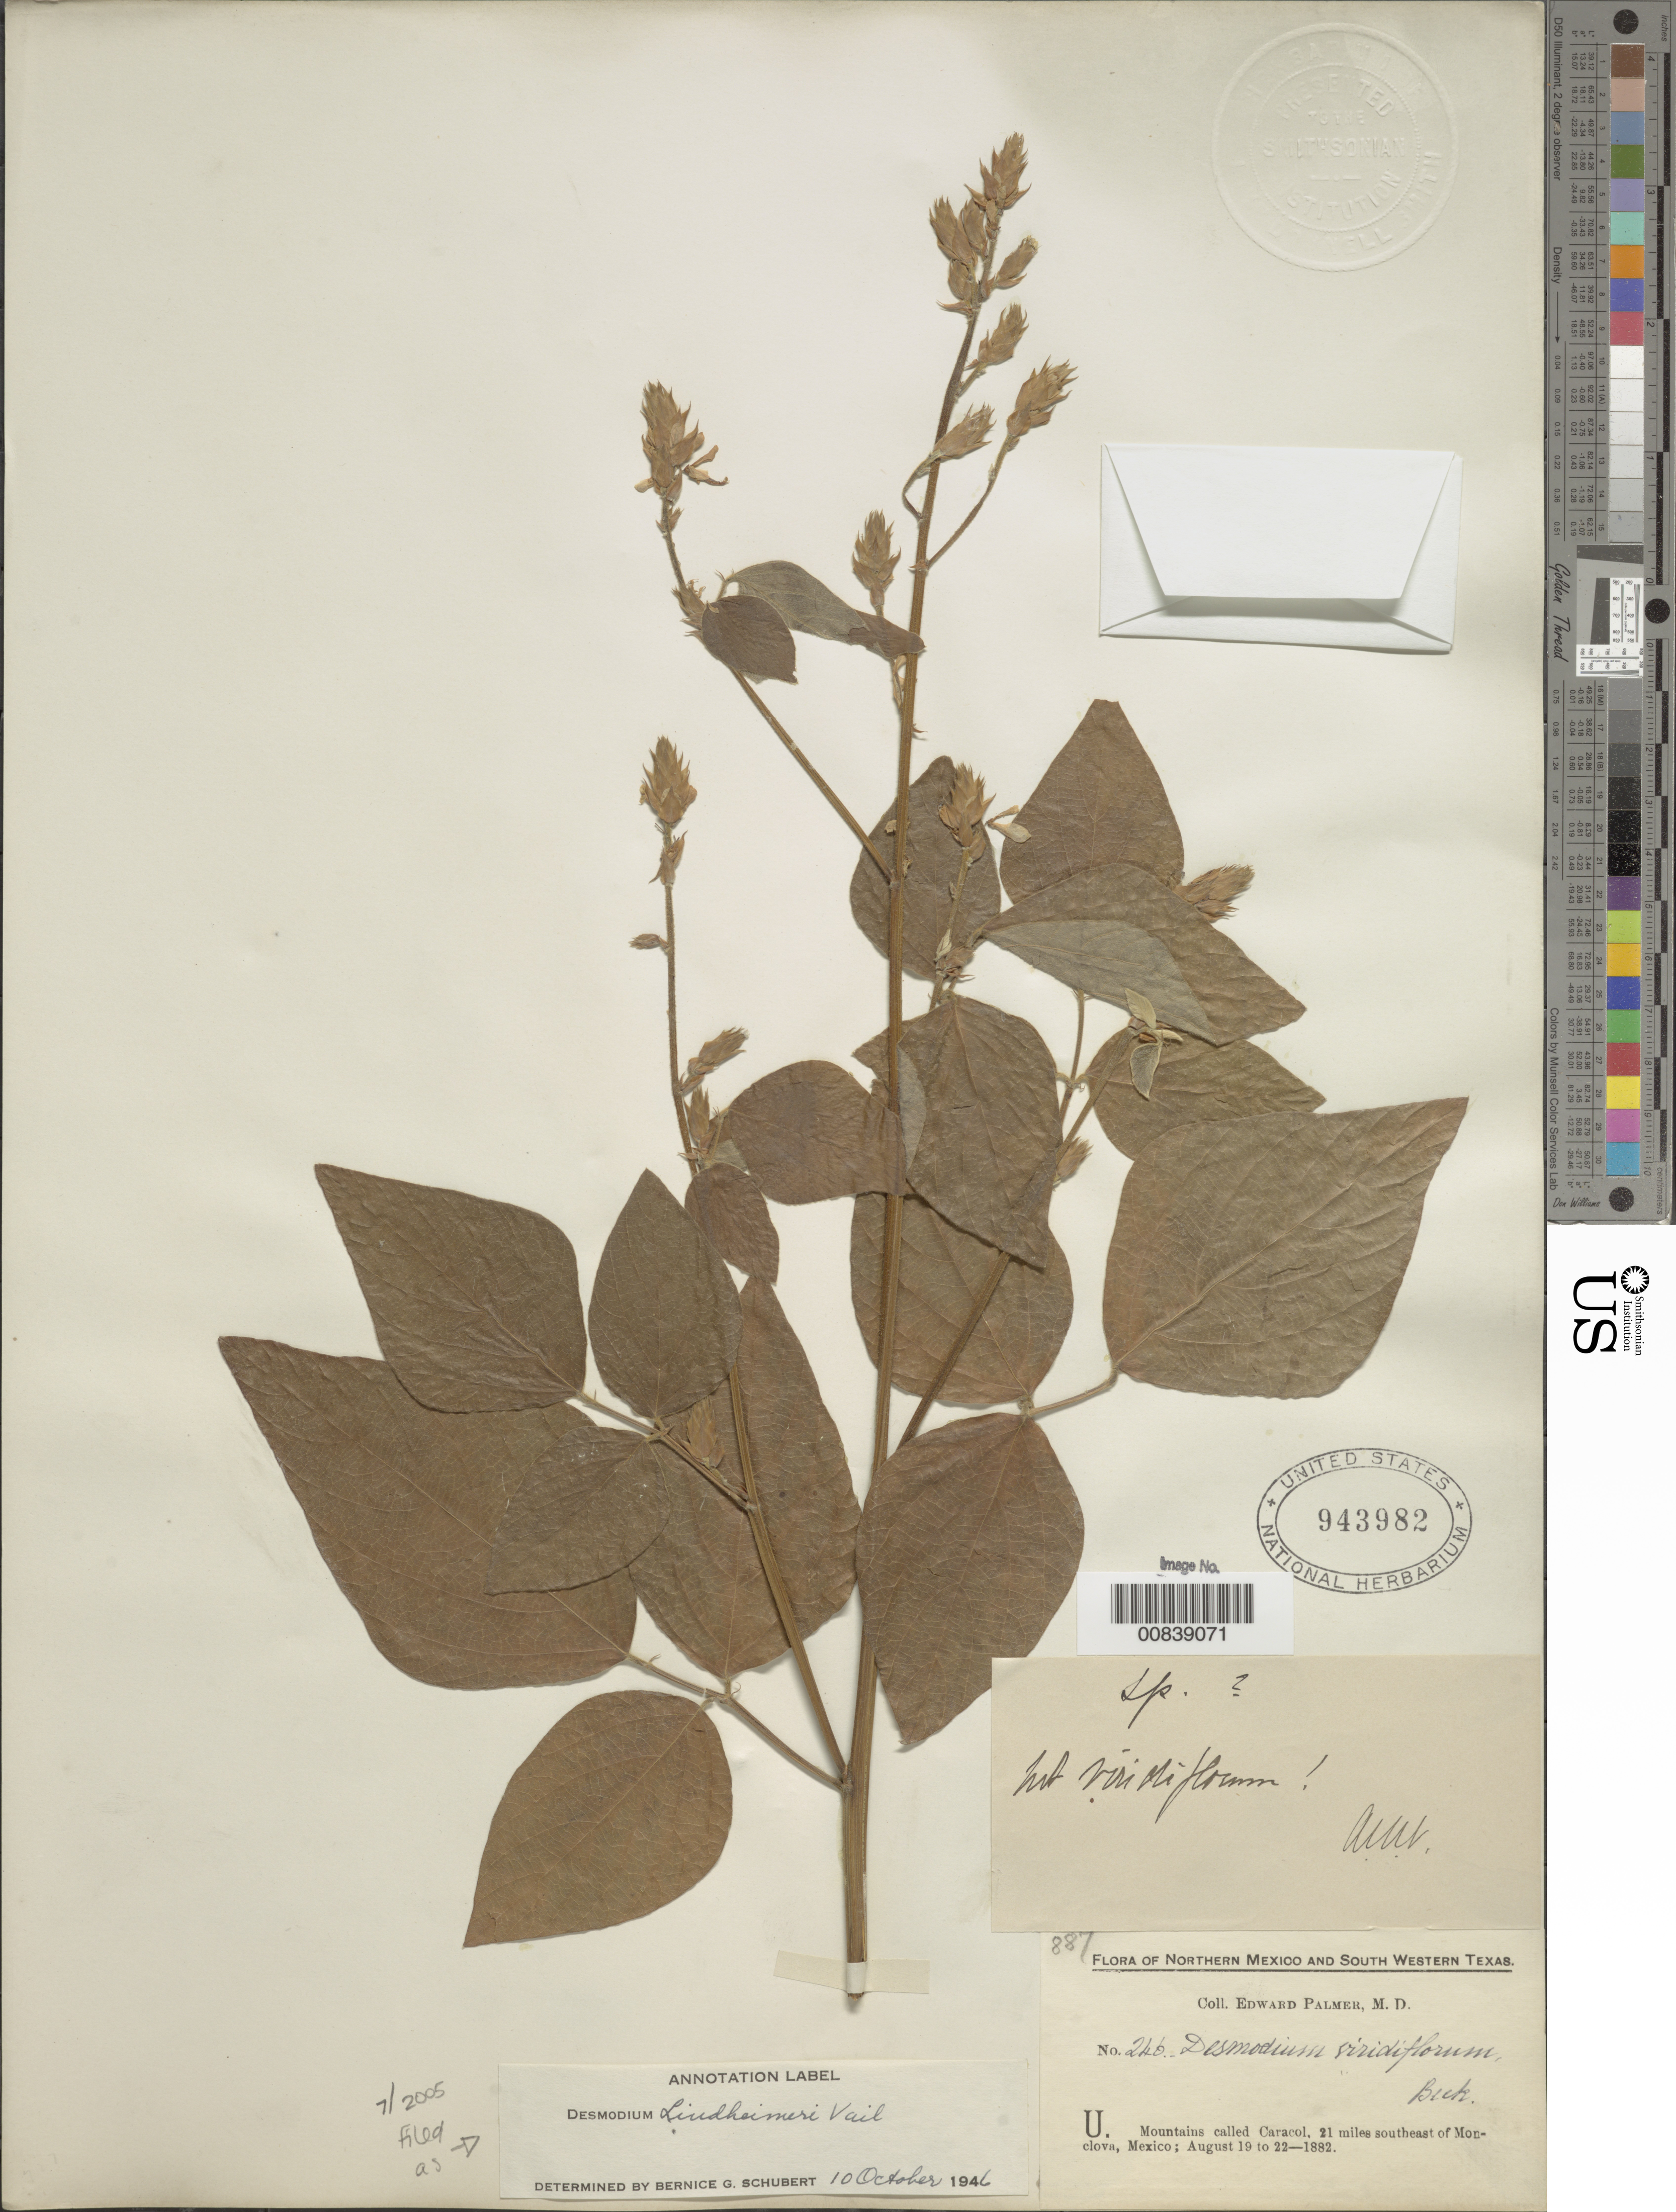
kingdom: Plantae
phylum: Tracheophyta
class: Magnoliopsida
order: Fabales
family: Fabaceae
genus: Desmodium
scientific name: Desmodium lindheimeri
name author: Vail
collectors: E. Palmer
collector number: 246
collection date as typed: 19 Aug 1882 to 22 Aug 1882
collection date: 1882-08-19/1882-08-22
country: Mexico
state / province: Coahuila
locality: U. Mountains called Caracol, 21 miles southeast of Monclova, Coahuila.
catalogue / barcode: US 943982